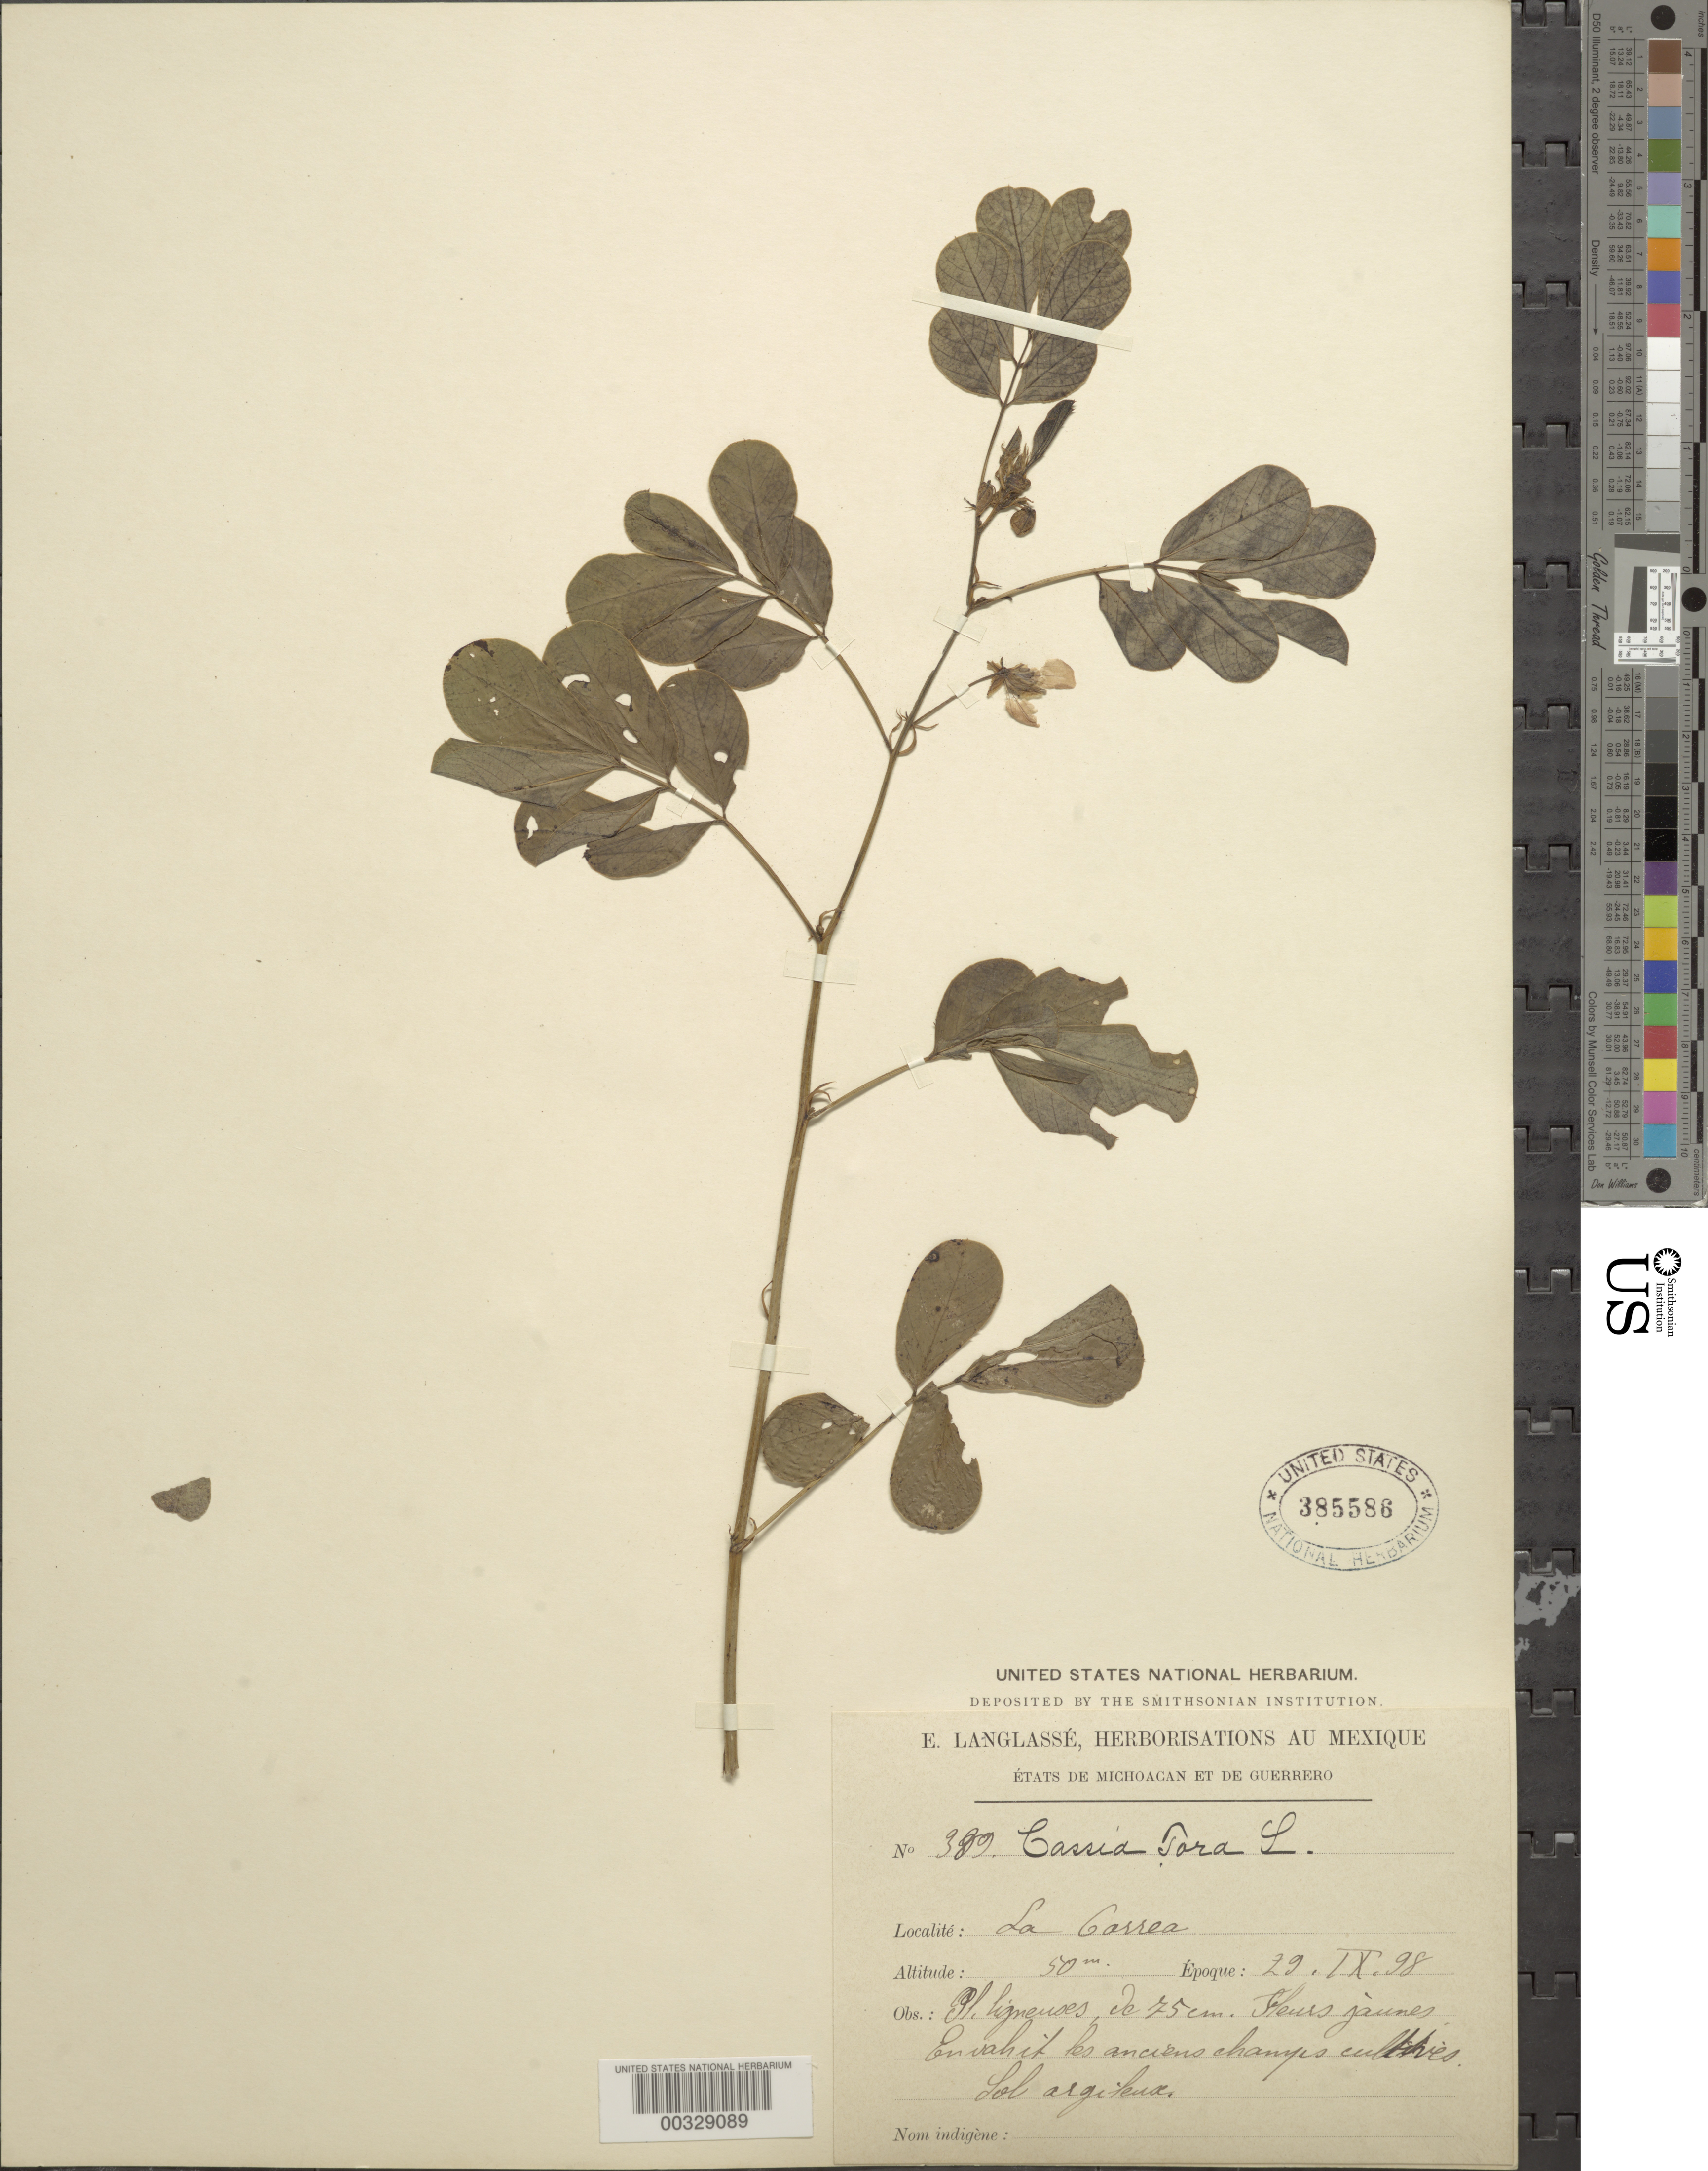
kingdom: Plantae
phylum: Tracheophyta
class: Magnoliopsida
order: Fabales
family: Fabaceae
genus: Senna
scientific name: Senna obtusifolia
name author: (L.) H.S. Irwin & Barneby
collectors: E. Langlassé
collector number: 389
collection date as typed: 29 Sep 1898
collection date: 1898-09-29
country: Mexico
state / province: Guerrero / Michoacán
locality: La Correa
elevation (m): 50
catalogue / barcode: US 385586